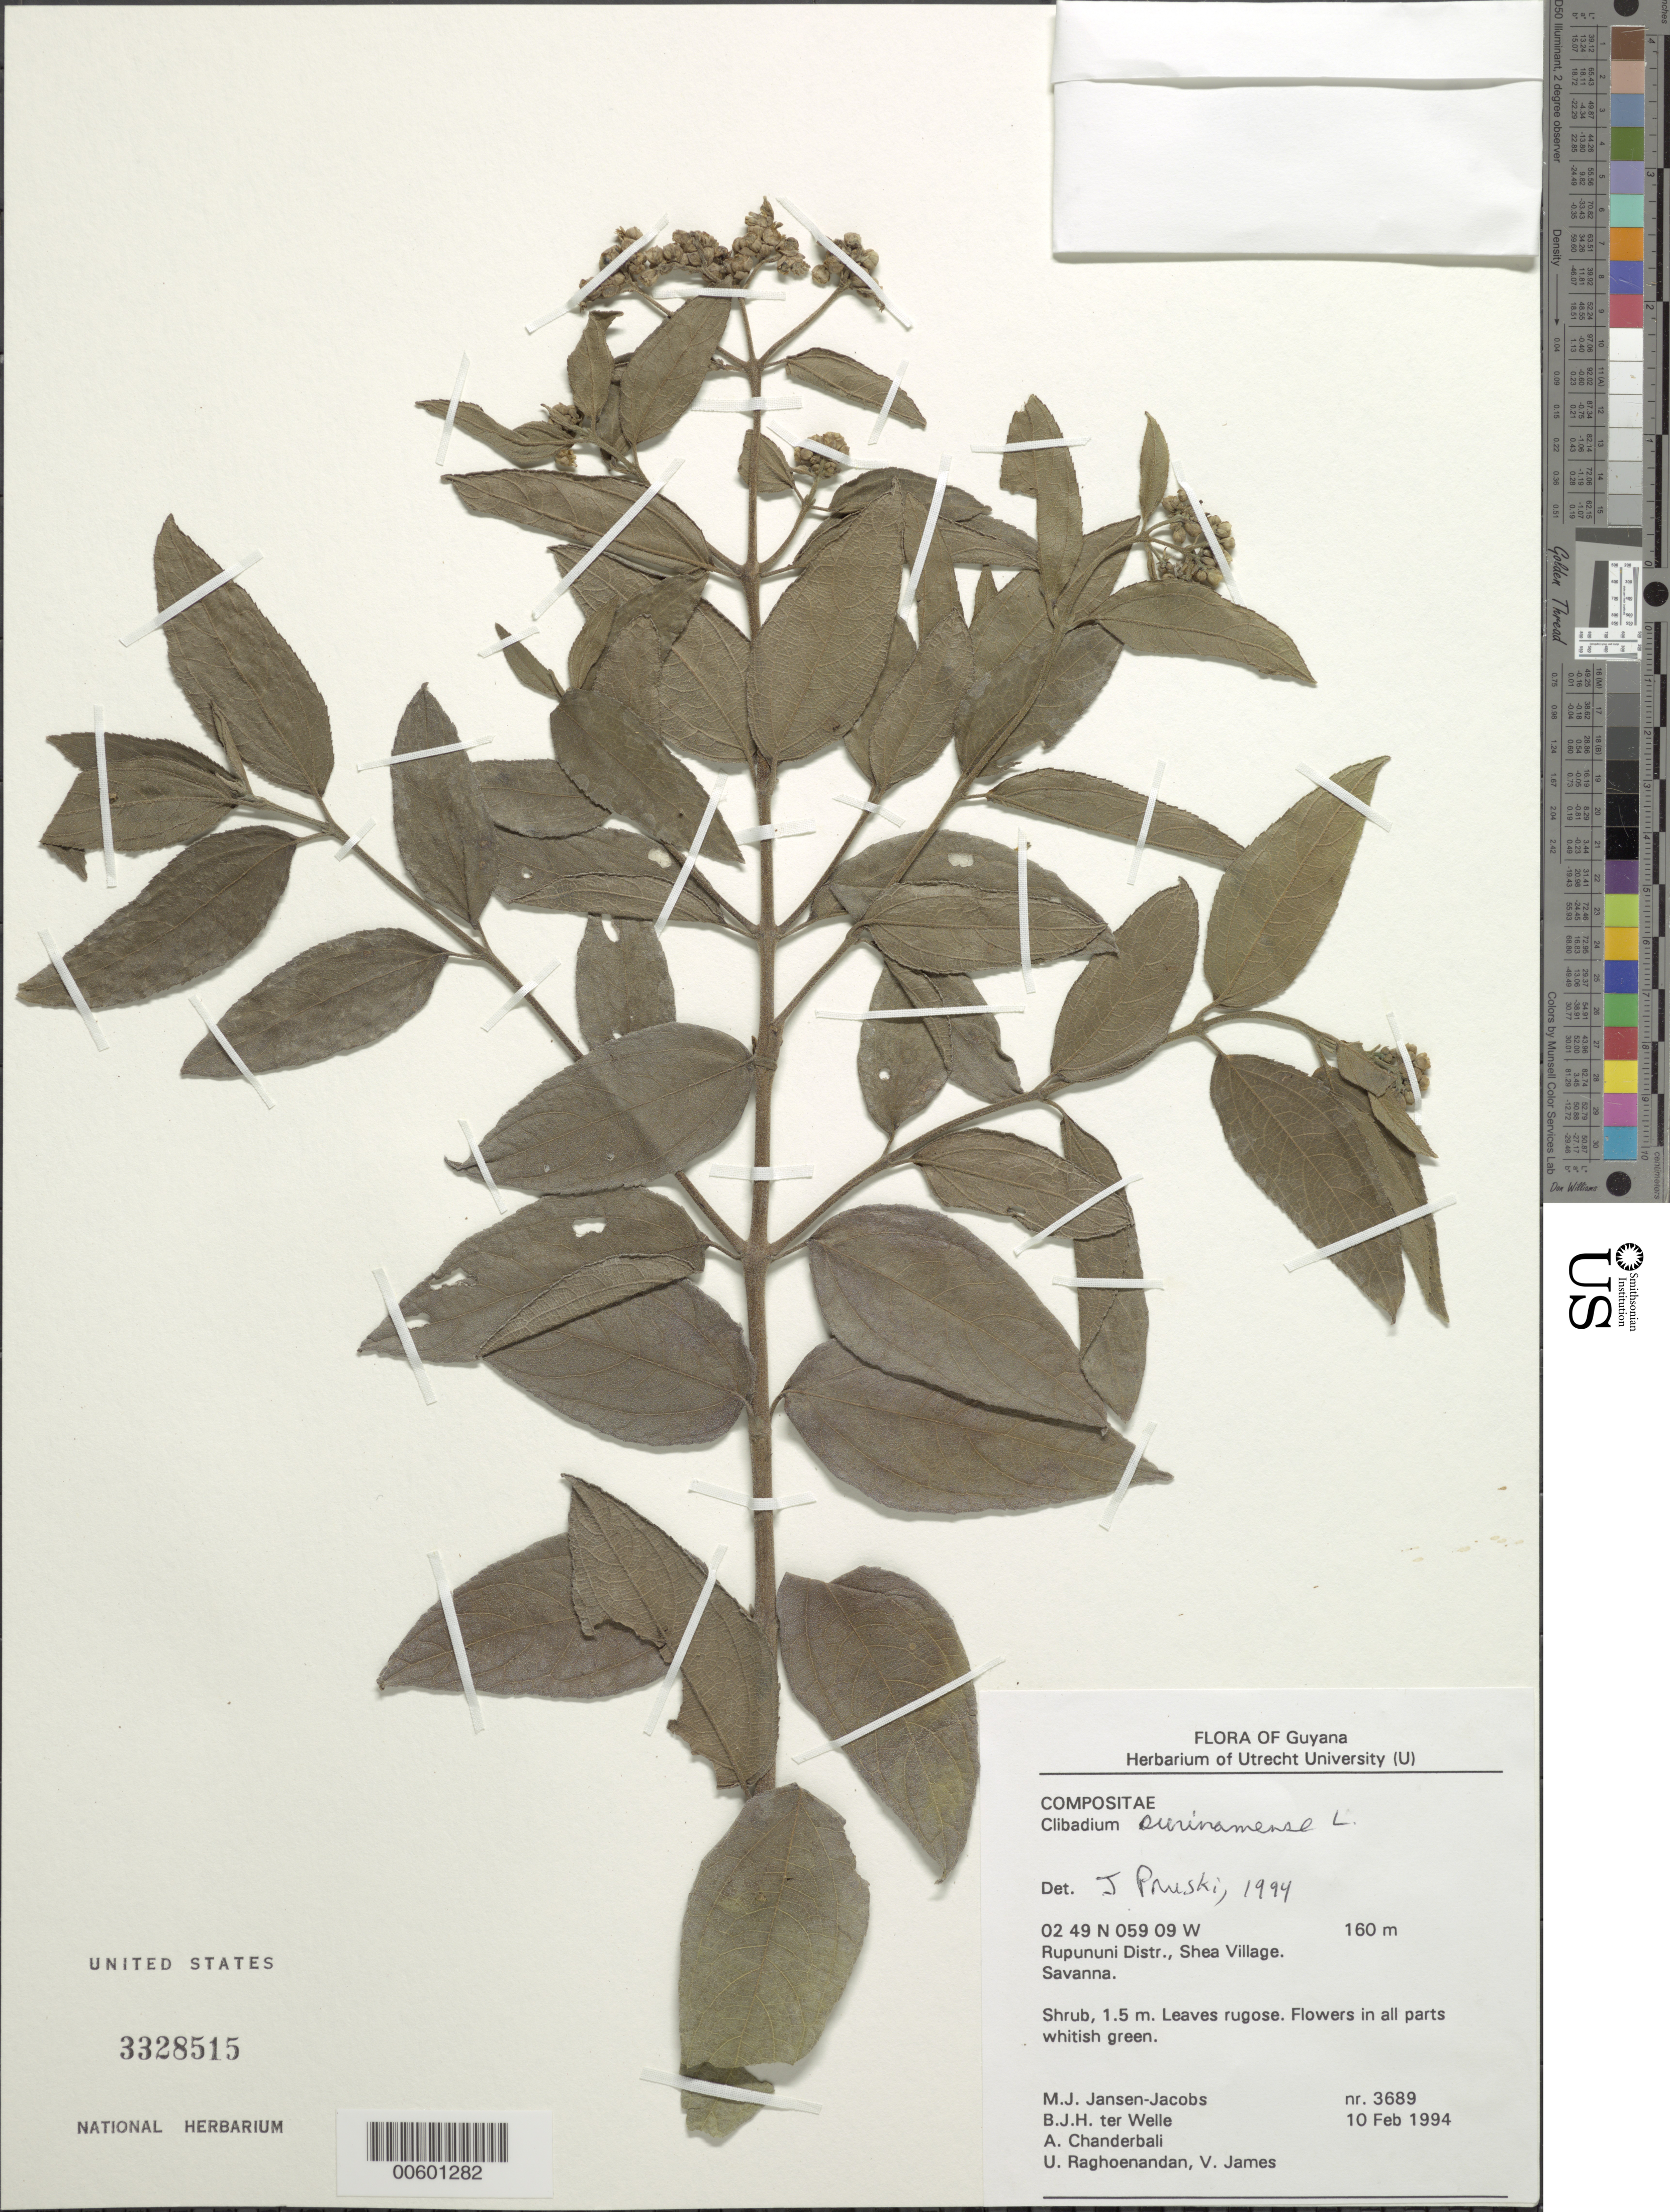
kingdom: Plantae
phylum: Tracheophyta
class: Magnoliopsida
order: Asterales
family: Asteraceae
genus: Clibadium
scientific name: Clibadium surinamense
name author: L.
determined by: Pruski, J. F.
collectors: M. J. Jansen-Jacobs, B. Welle, A. S. Chanderbali, U. Raghoenandan & V. James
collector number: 3689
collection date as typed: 10-Feb-94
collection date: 1994-02-10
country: Guyana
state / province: U. Takutu-U. Essequibo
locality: Shea Village, Rupununi Dist.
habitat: Savanna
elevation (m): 160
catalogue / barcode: US 3328515